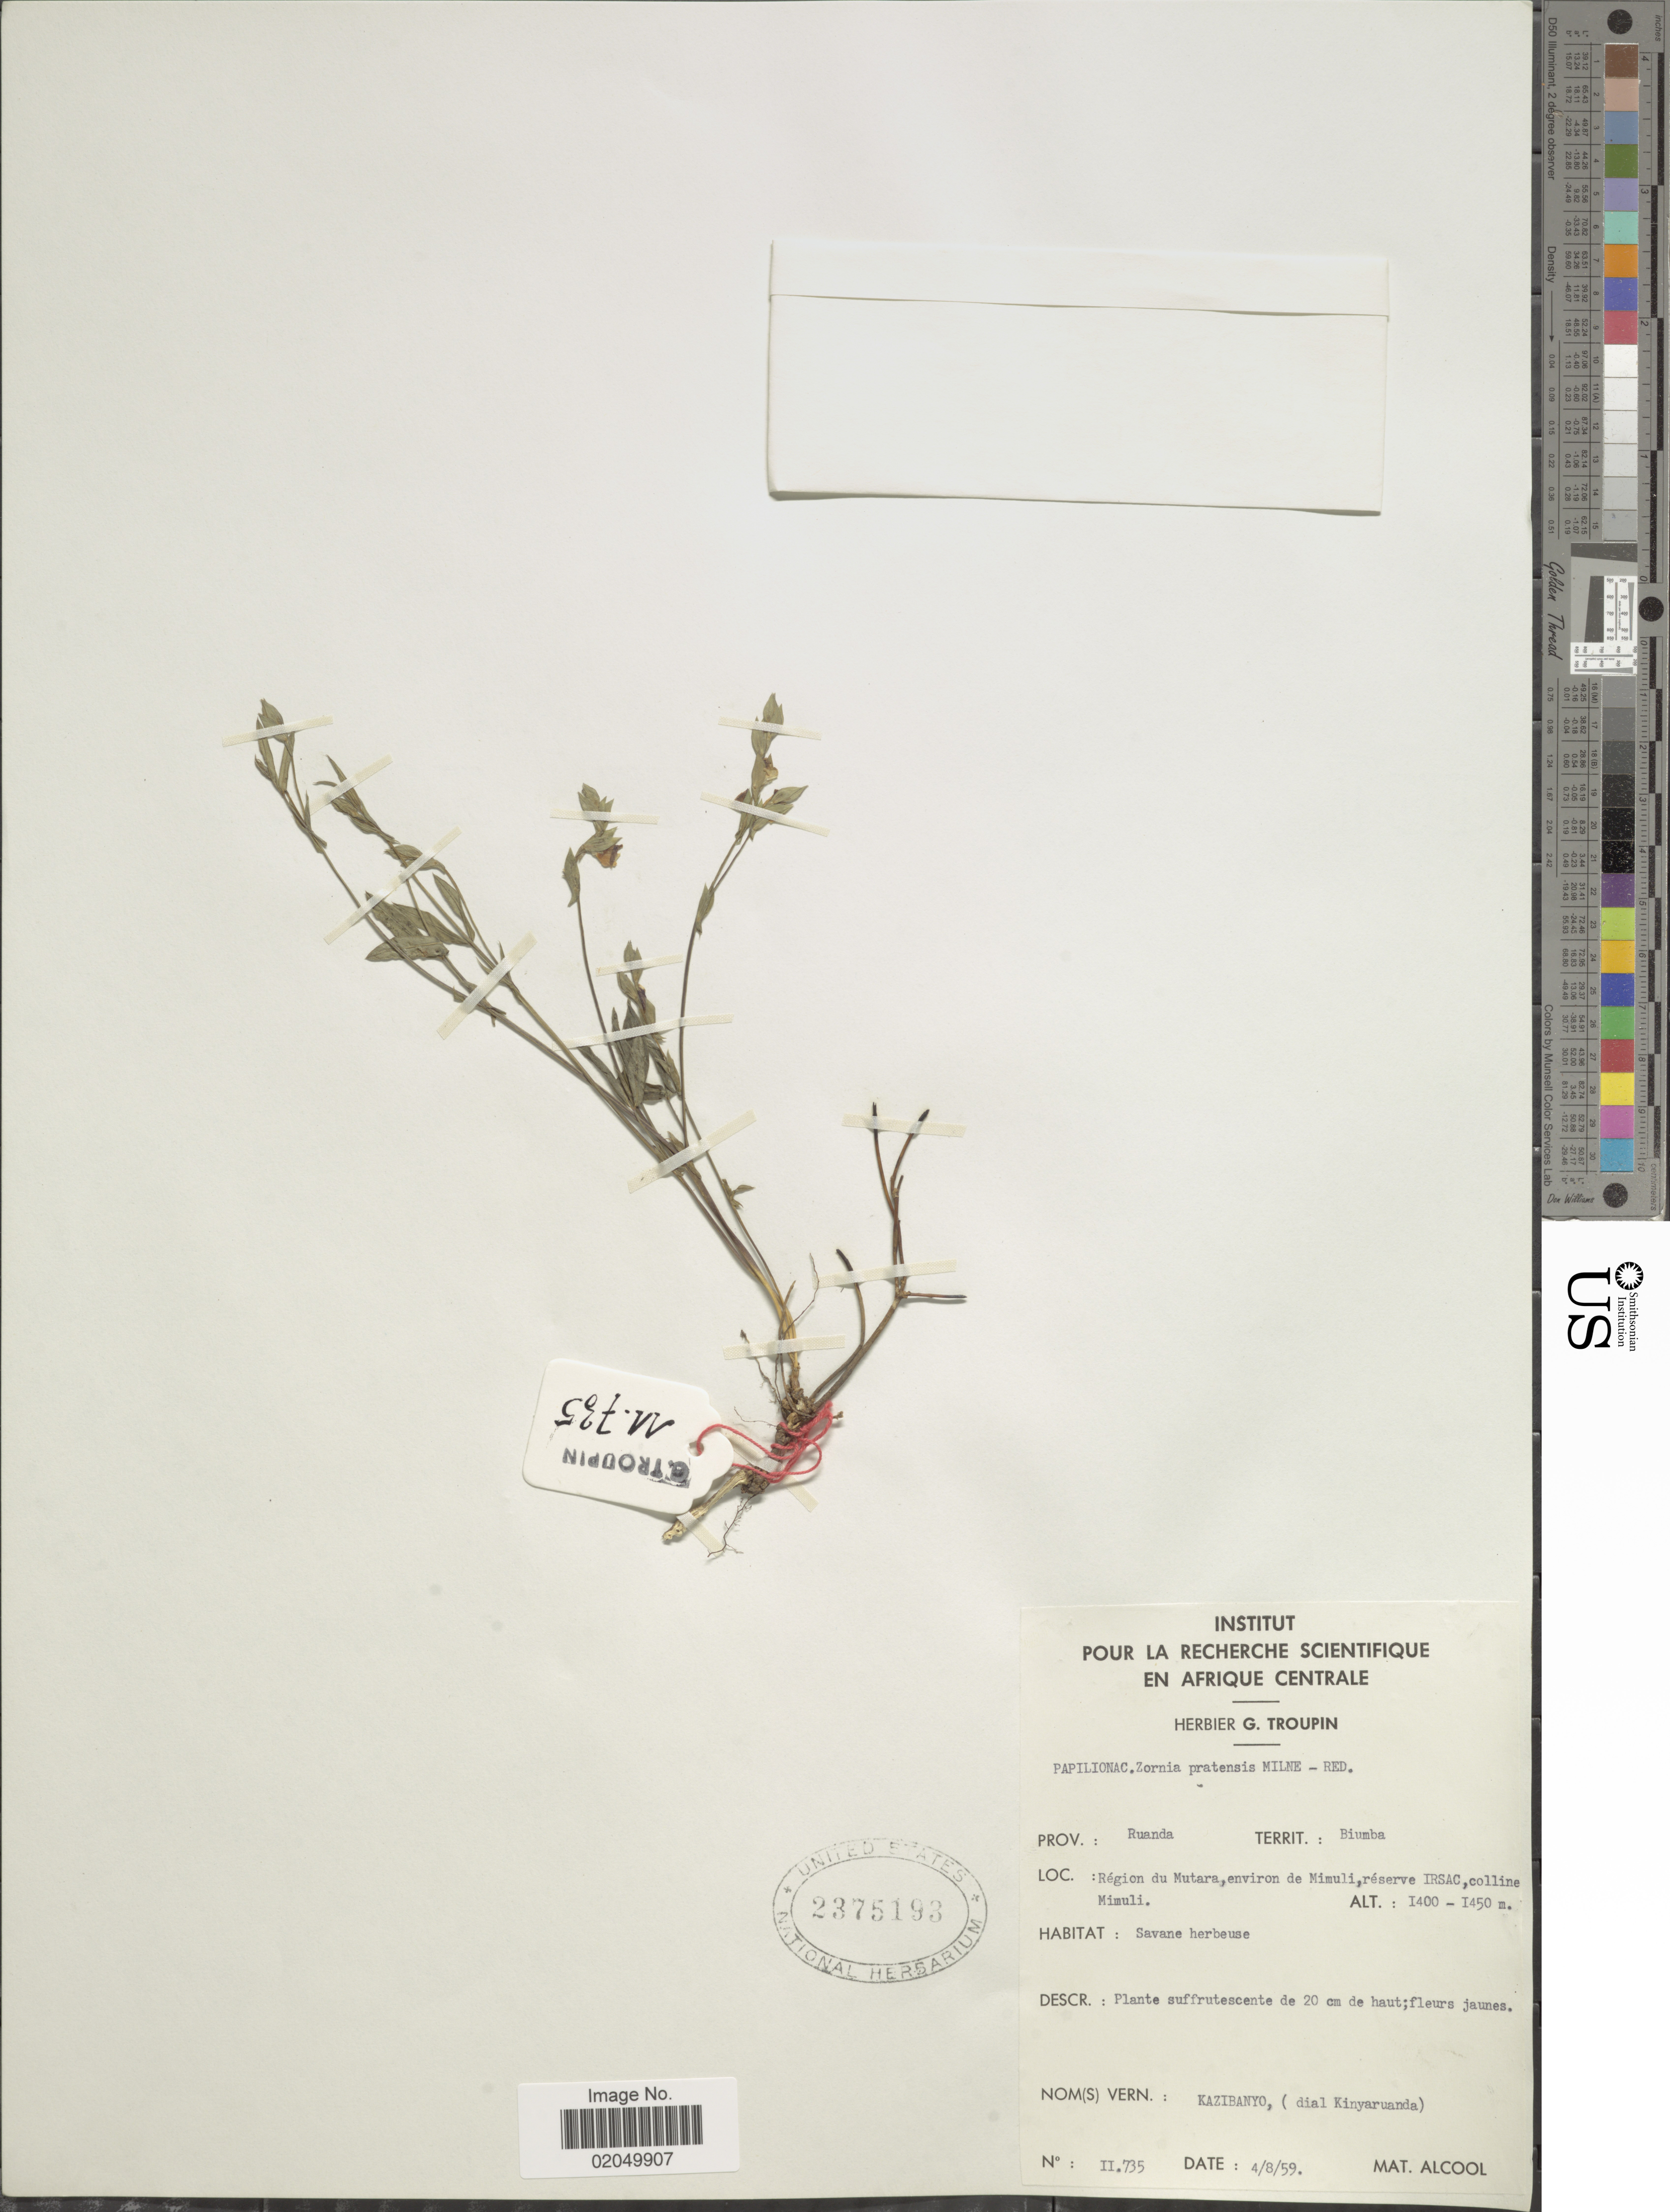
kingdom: Plantae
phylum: Tracheophyta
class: Magnoliopsida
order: Fabales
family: Fabaceae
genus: Zornia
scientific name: Zornia pratensis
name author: Milne-Redh.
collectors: M. Alcool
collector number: II735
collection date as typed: Transcribed d/m/y: 4/8/59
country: Rwanda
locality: Biumba, region du Mutara, environ de Mimuli, reserve IRSAC, colline Mimuli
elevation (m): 1400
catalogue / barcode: US 2375193